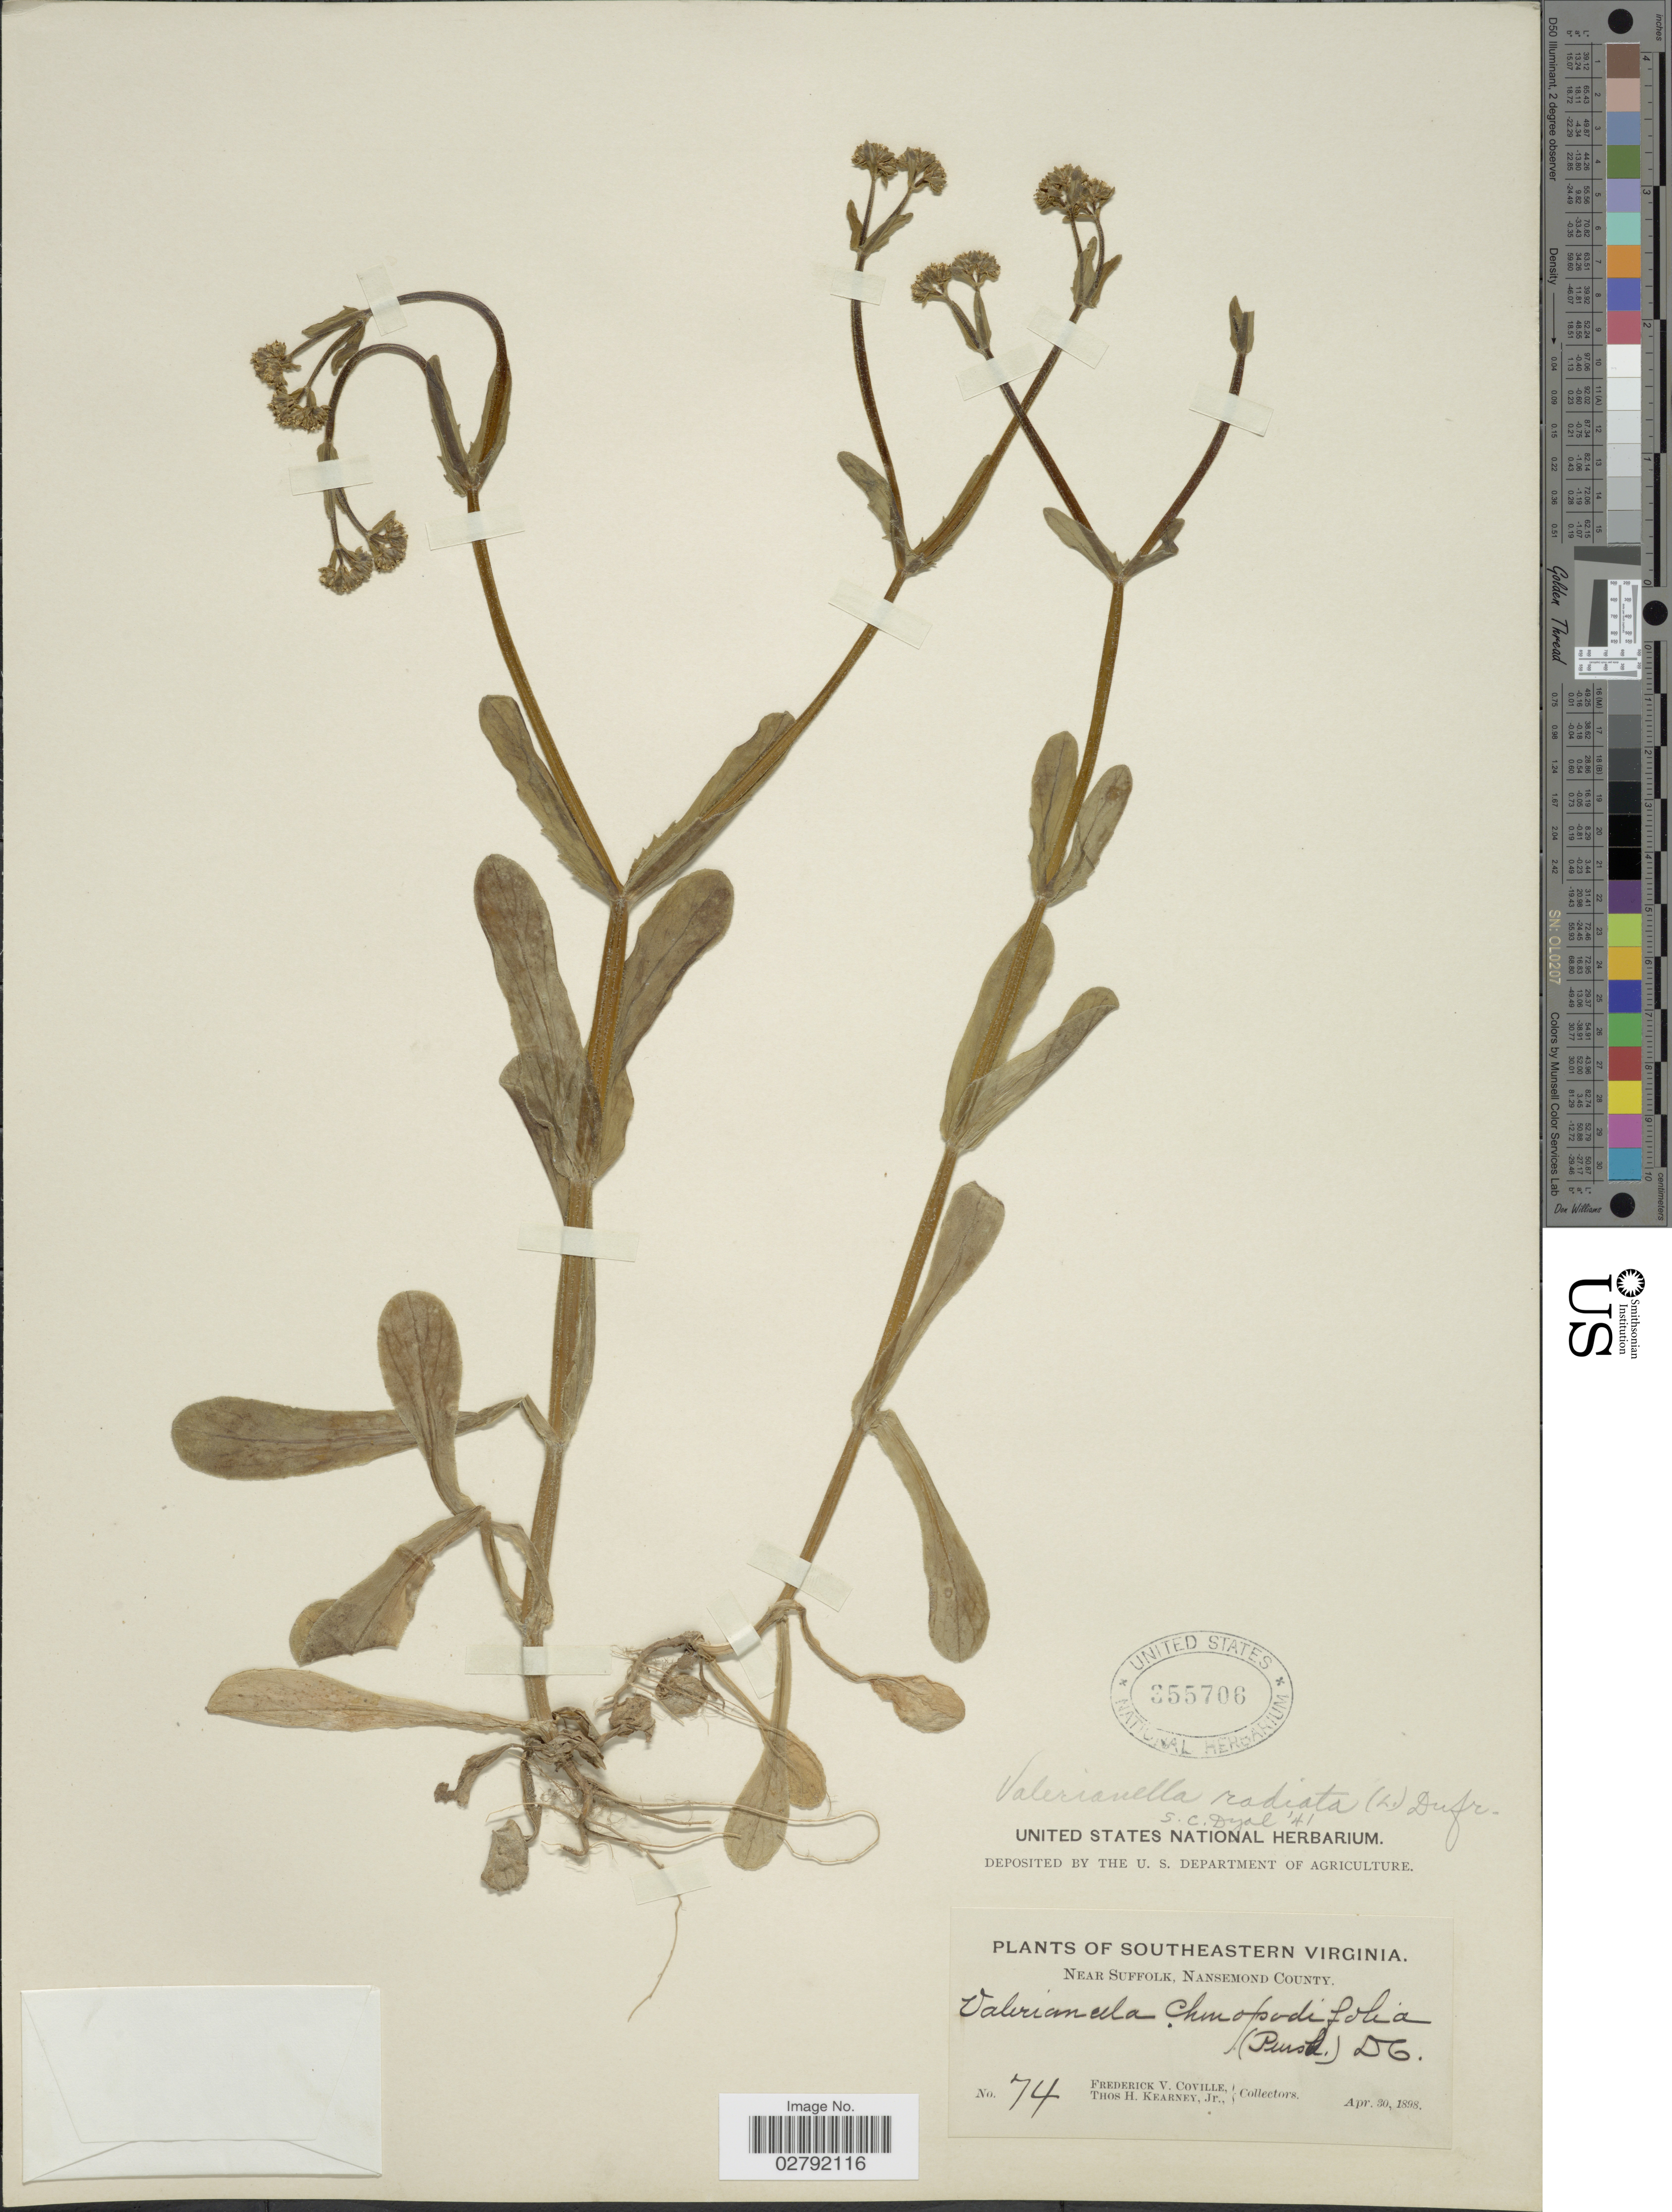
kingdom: Plantae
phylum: Tracheophyta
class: Magnoliopsida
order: Dipsacales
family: Caprifoliaceae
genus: Valerianella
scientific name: Valerianella radiata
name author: (L.) Dufr.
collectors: F. V. Coville & T. H. Kearney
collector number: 74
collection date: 1898-04-30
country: United States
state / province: Virginia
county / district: City of Suffolk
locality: Southeastern Virginia. Near Suffolk, Nansemond County.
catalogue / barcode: US 355706